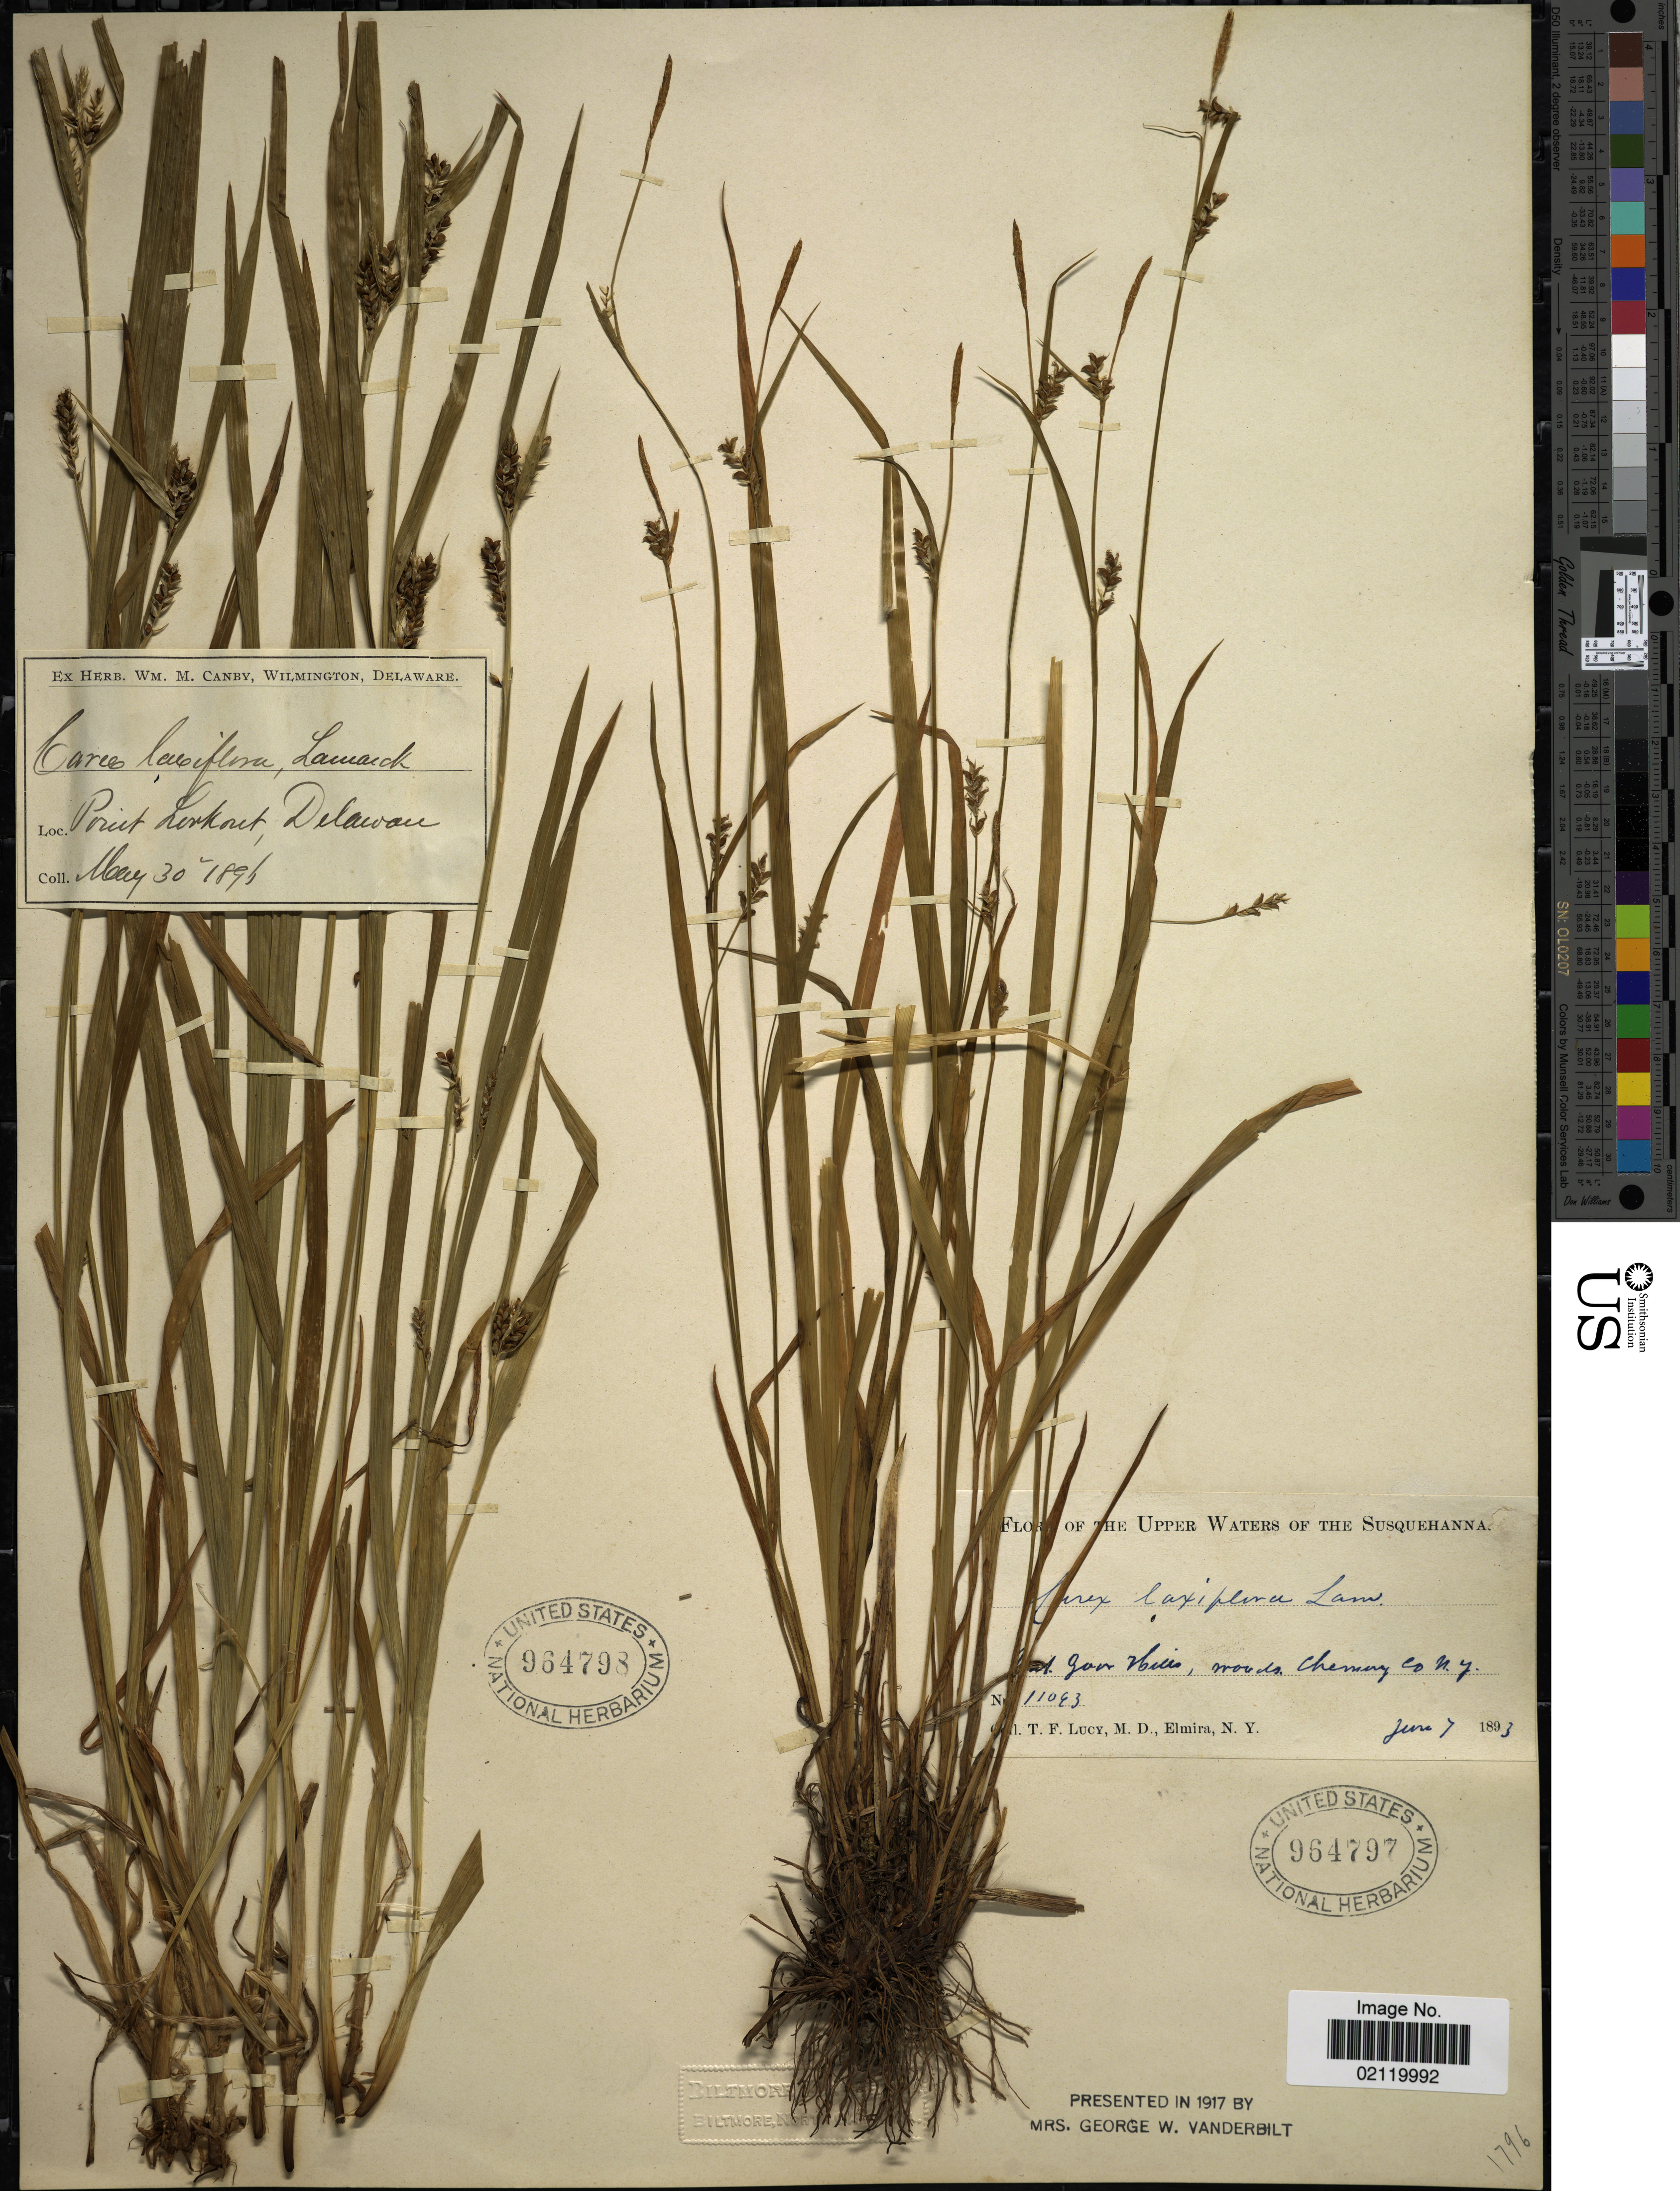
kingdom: Plantae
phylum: Tracheophyta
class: Liliopsida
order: Poales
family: Cyperaceae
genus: Carex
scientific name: Carex laxiflora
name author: Lam.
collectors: T. Lucy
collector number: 11043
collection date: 1893-06-07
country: United States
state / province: New York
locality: The Upper Water of the Susquehanna. Mt. Zoar Hills, woods. Chemung Co, N.Y.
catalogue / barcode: US 964797-2